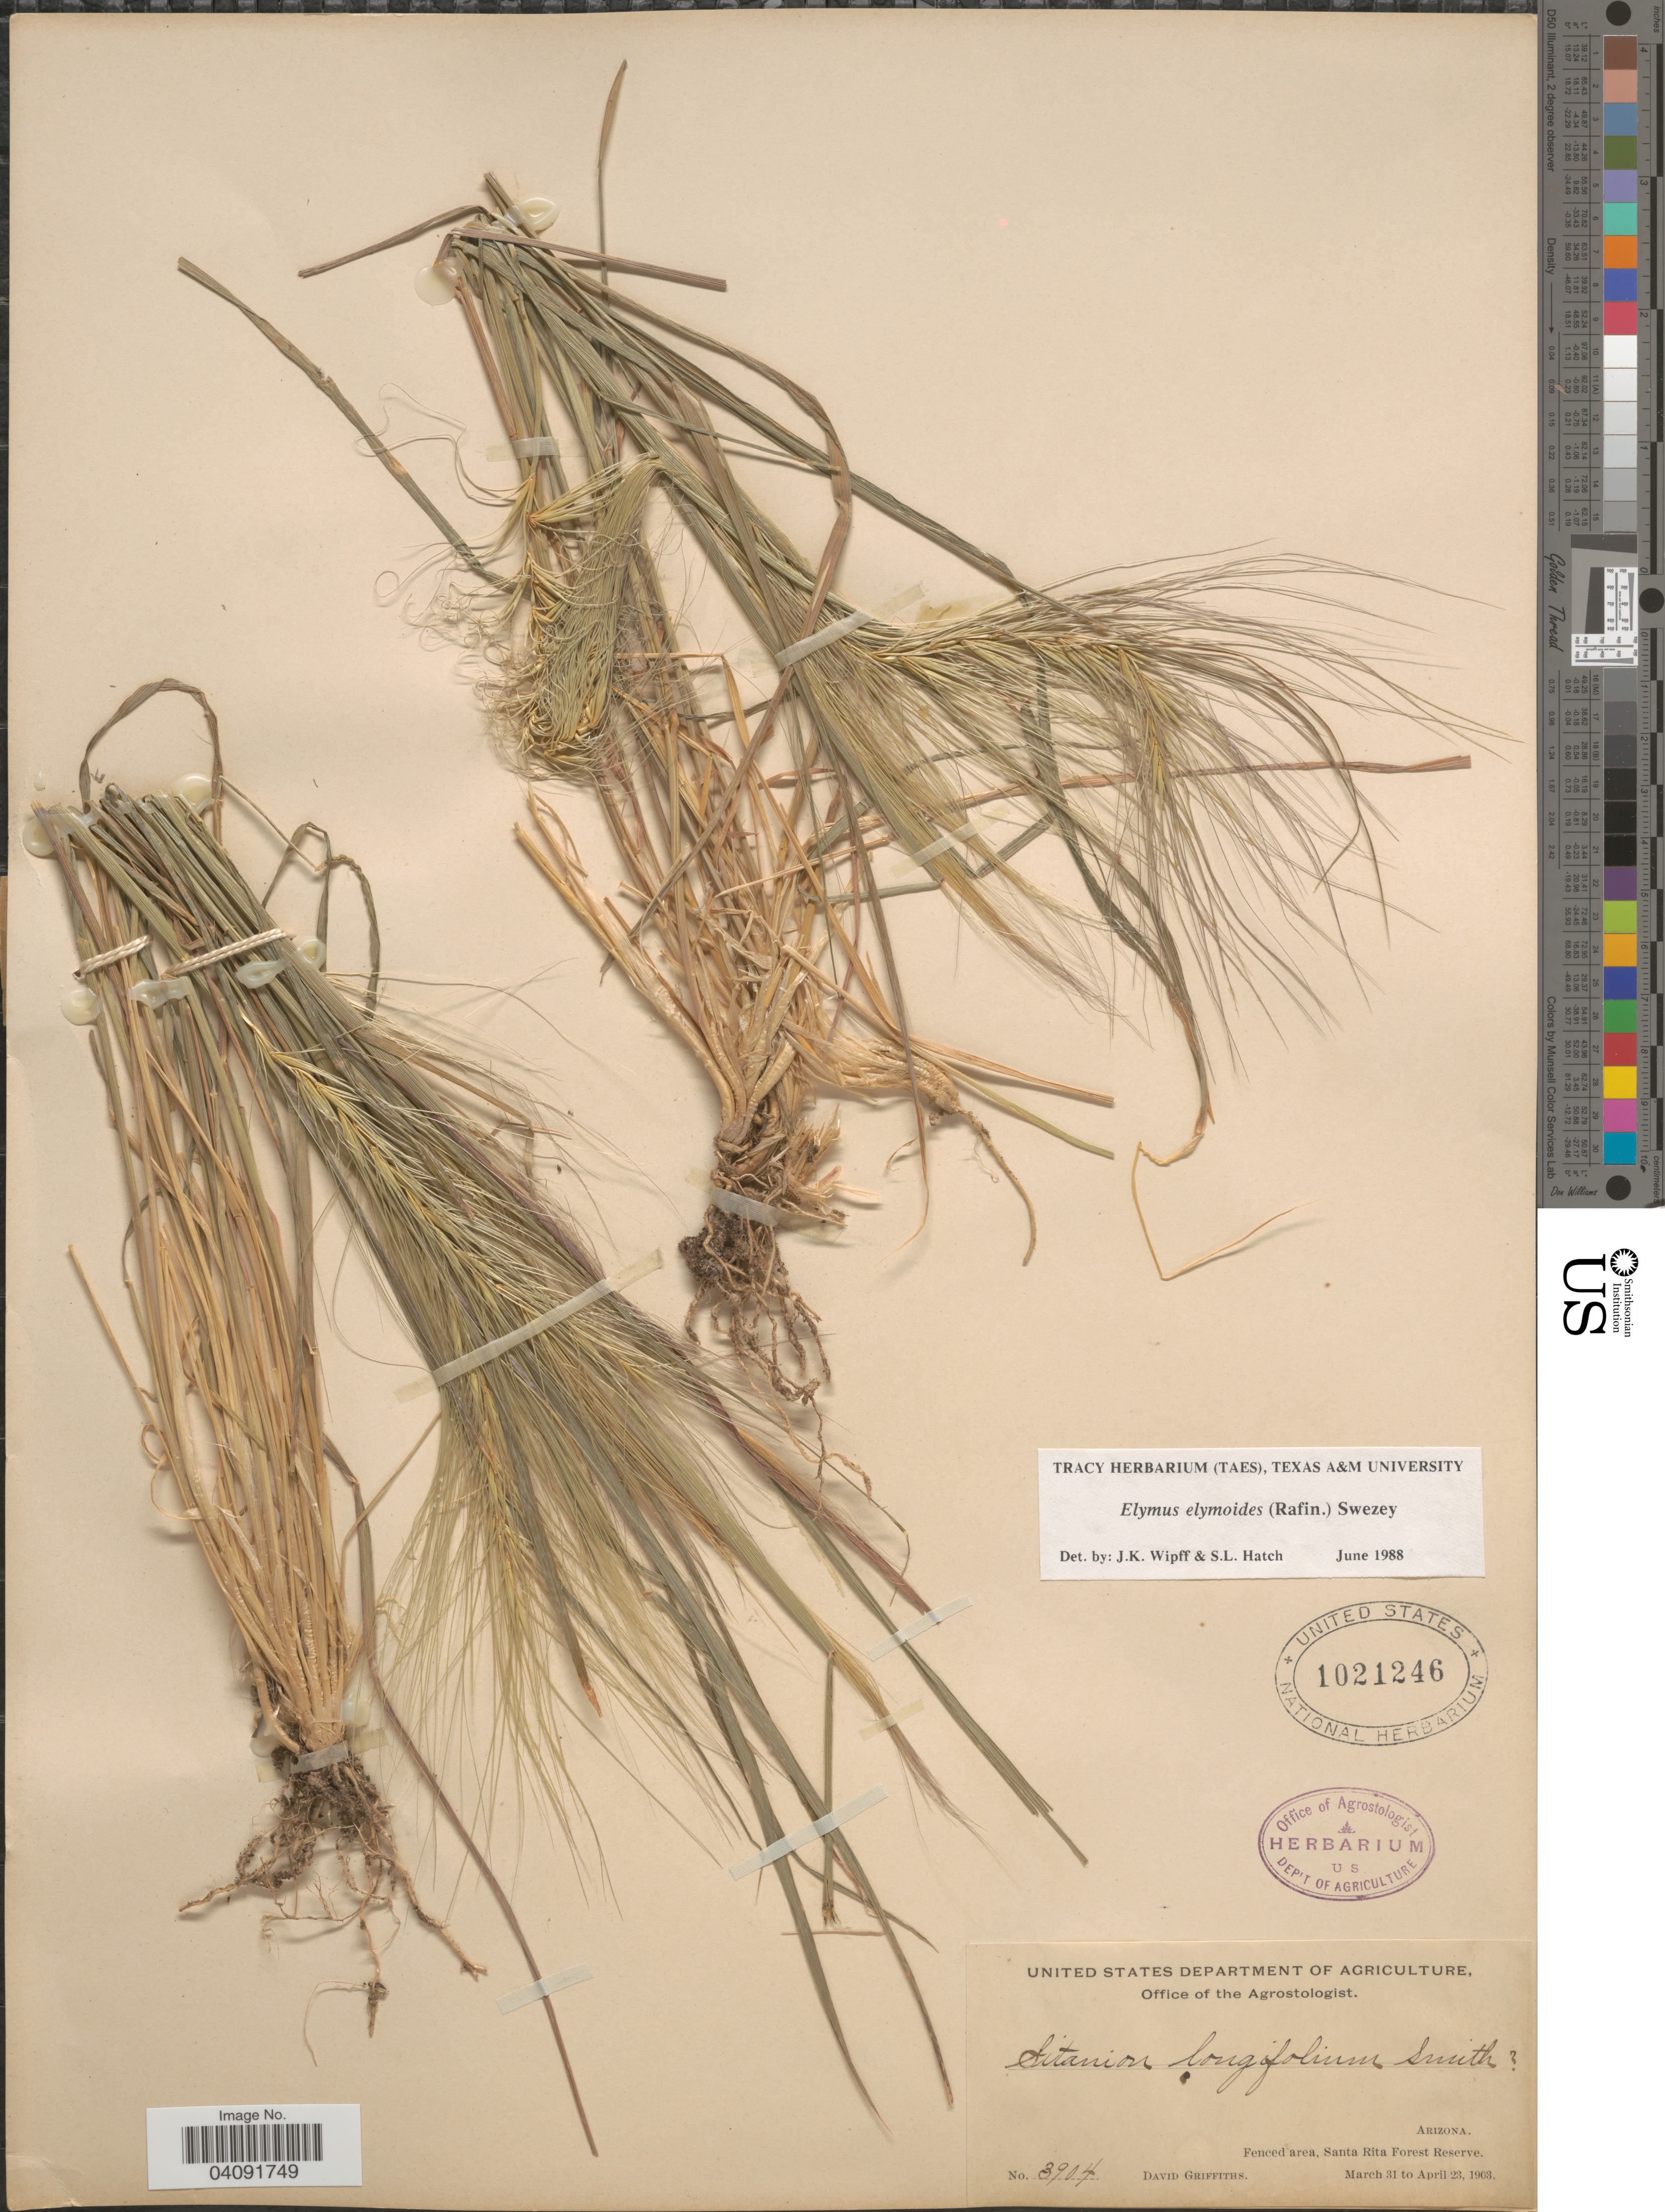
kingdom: Plantae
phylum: Tracheophyta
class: Liliopsida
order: Poales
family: Poaceae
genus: Elymus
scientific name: Elymus elymoides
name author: (Raf.) Swezey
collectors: D. Griffiths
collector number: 3904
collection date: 1903-03-31/1903-04-23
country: United States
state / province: Arizona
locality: Fenced area, Santa Rita Forest Reserve.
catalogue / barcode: US 1021246